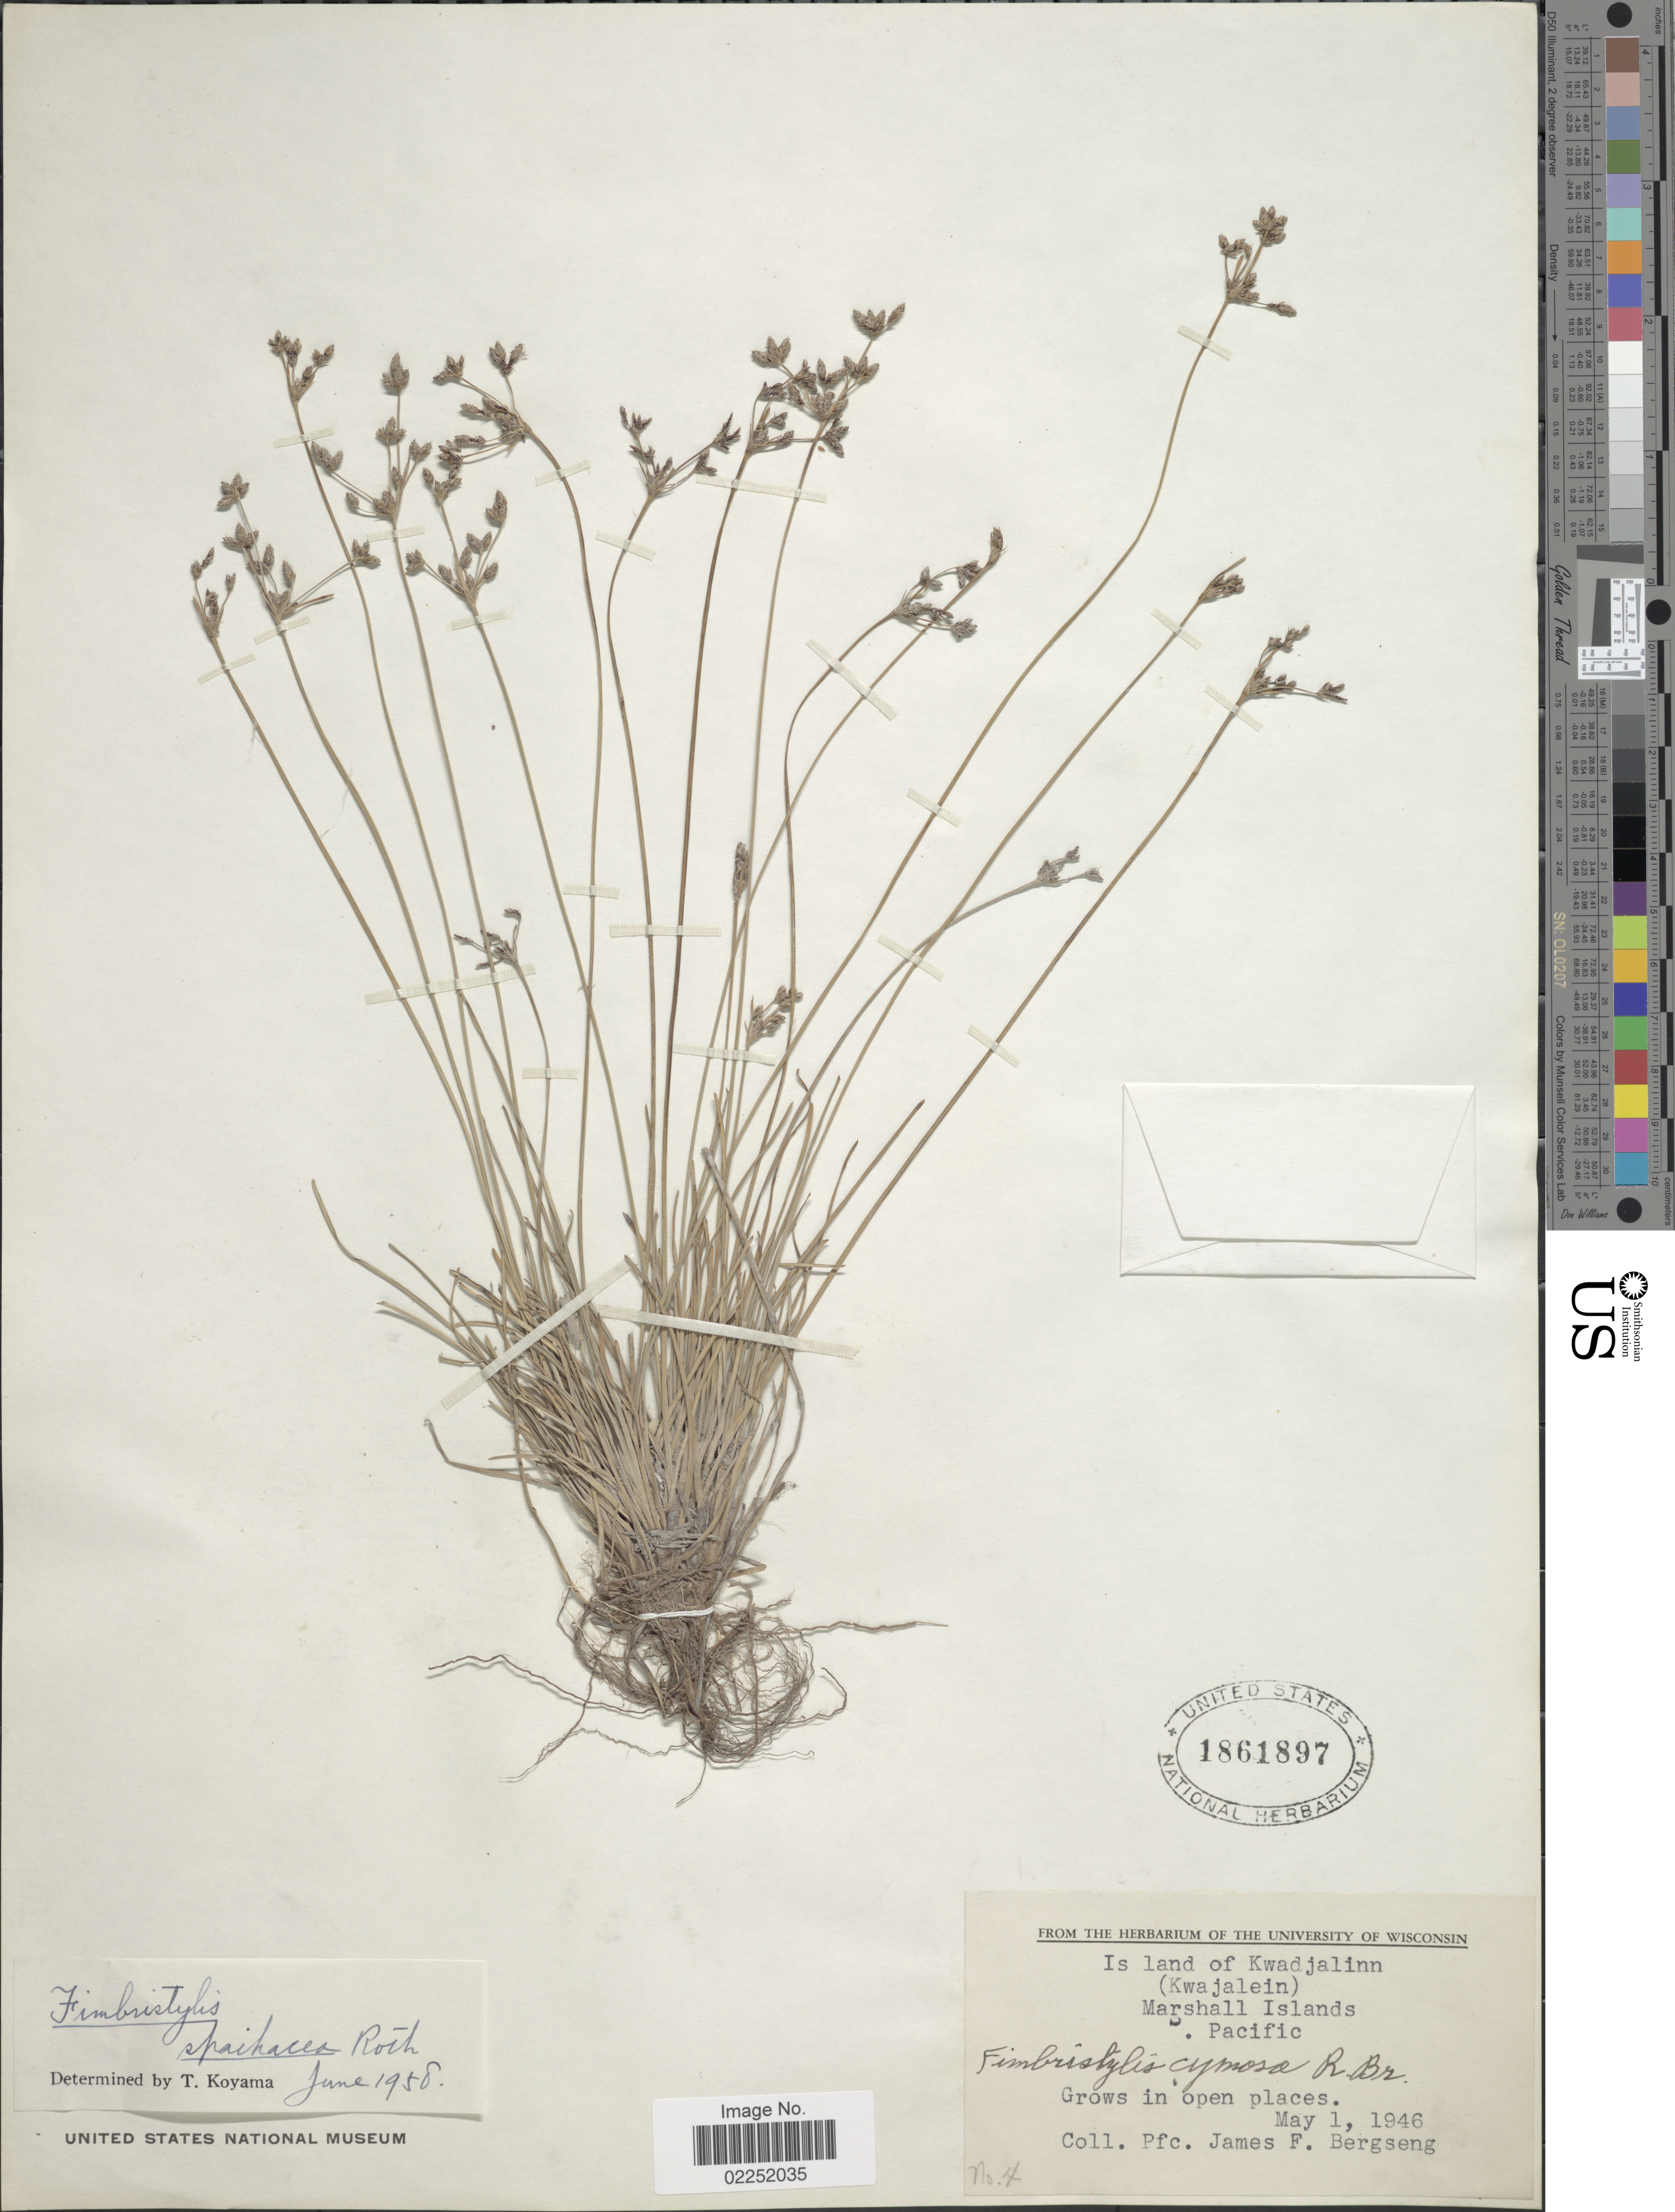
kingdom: Plantae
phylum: Tracheophyta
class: Liliopsida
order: Poales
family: Cyperaceae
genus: Fimbristylis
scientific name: Fimbristylis cymosa subsp. spathacea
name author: (Roth) T. Koyama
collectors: J. Bergseng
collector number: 4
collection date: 1946-05-01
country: Marshall Islands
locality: Island of Kwadjalinn (Kwajalein), S. Pacific, Grows in open places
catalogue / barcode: US 1861897